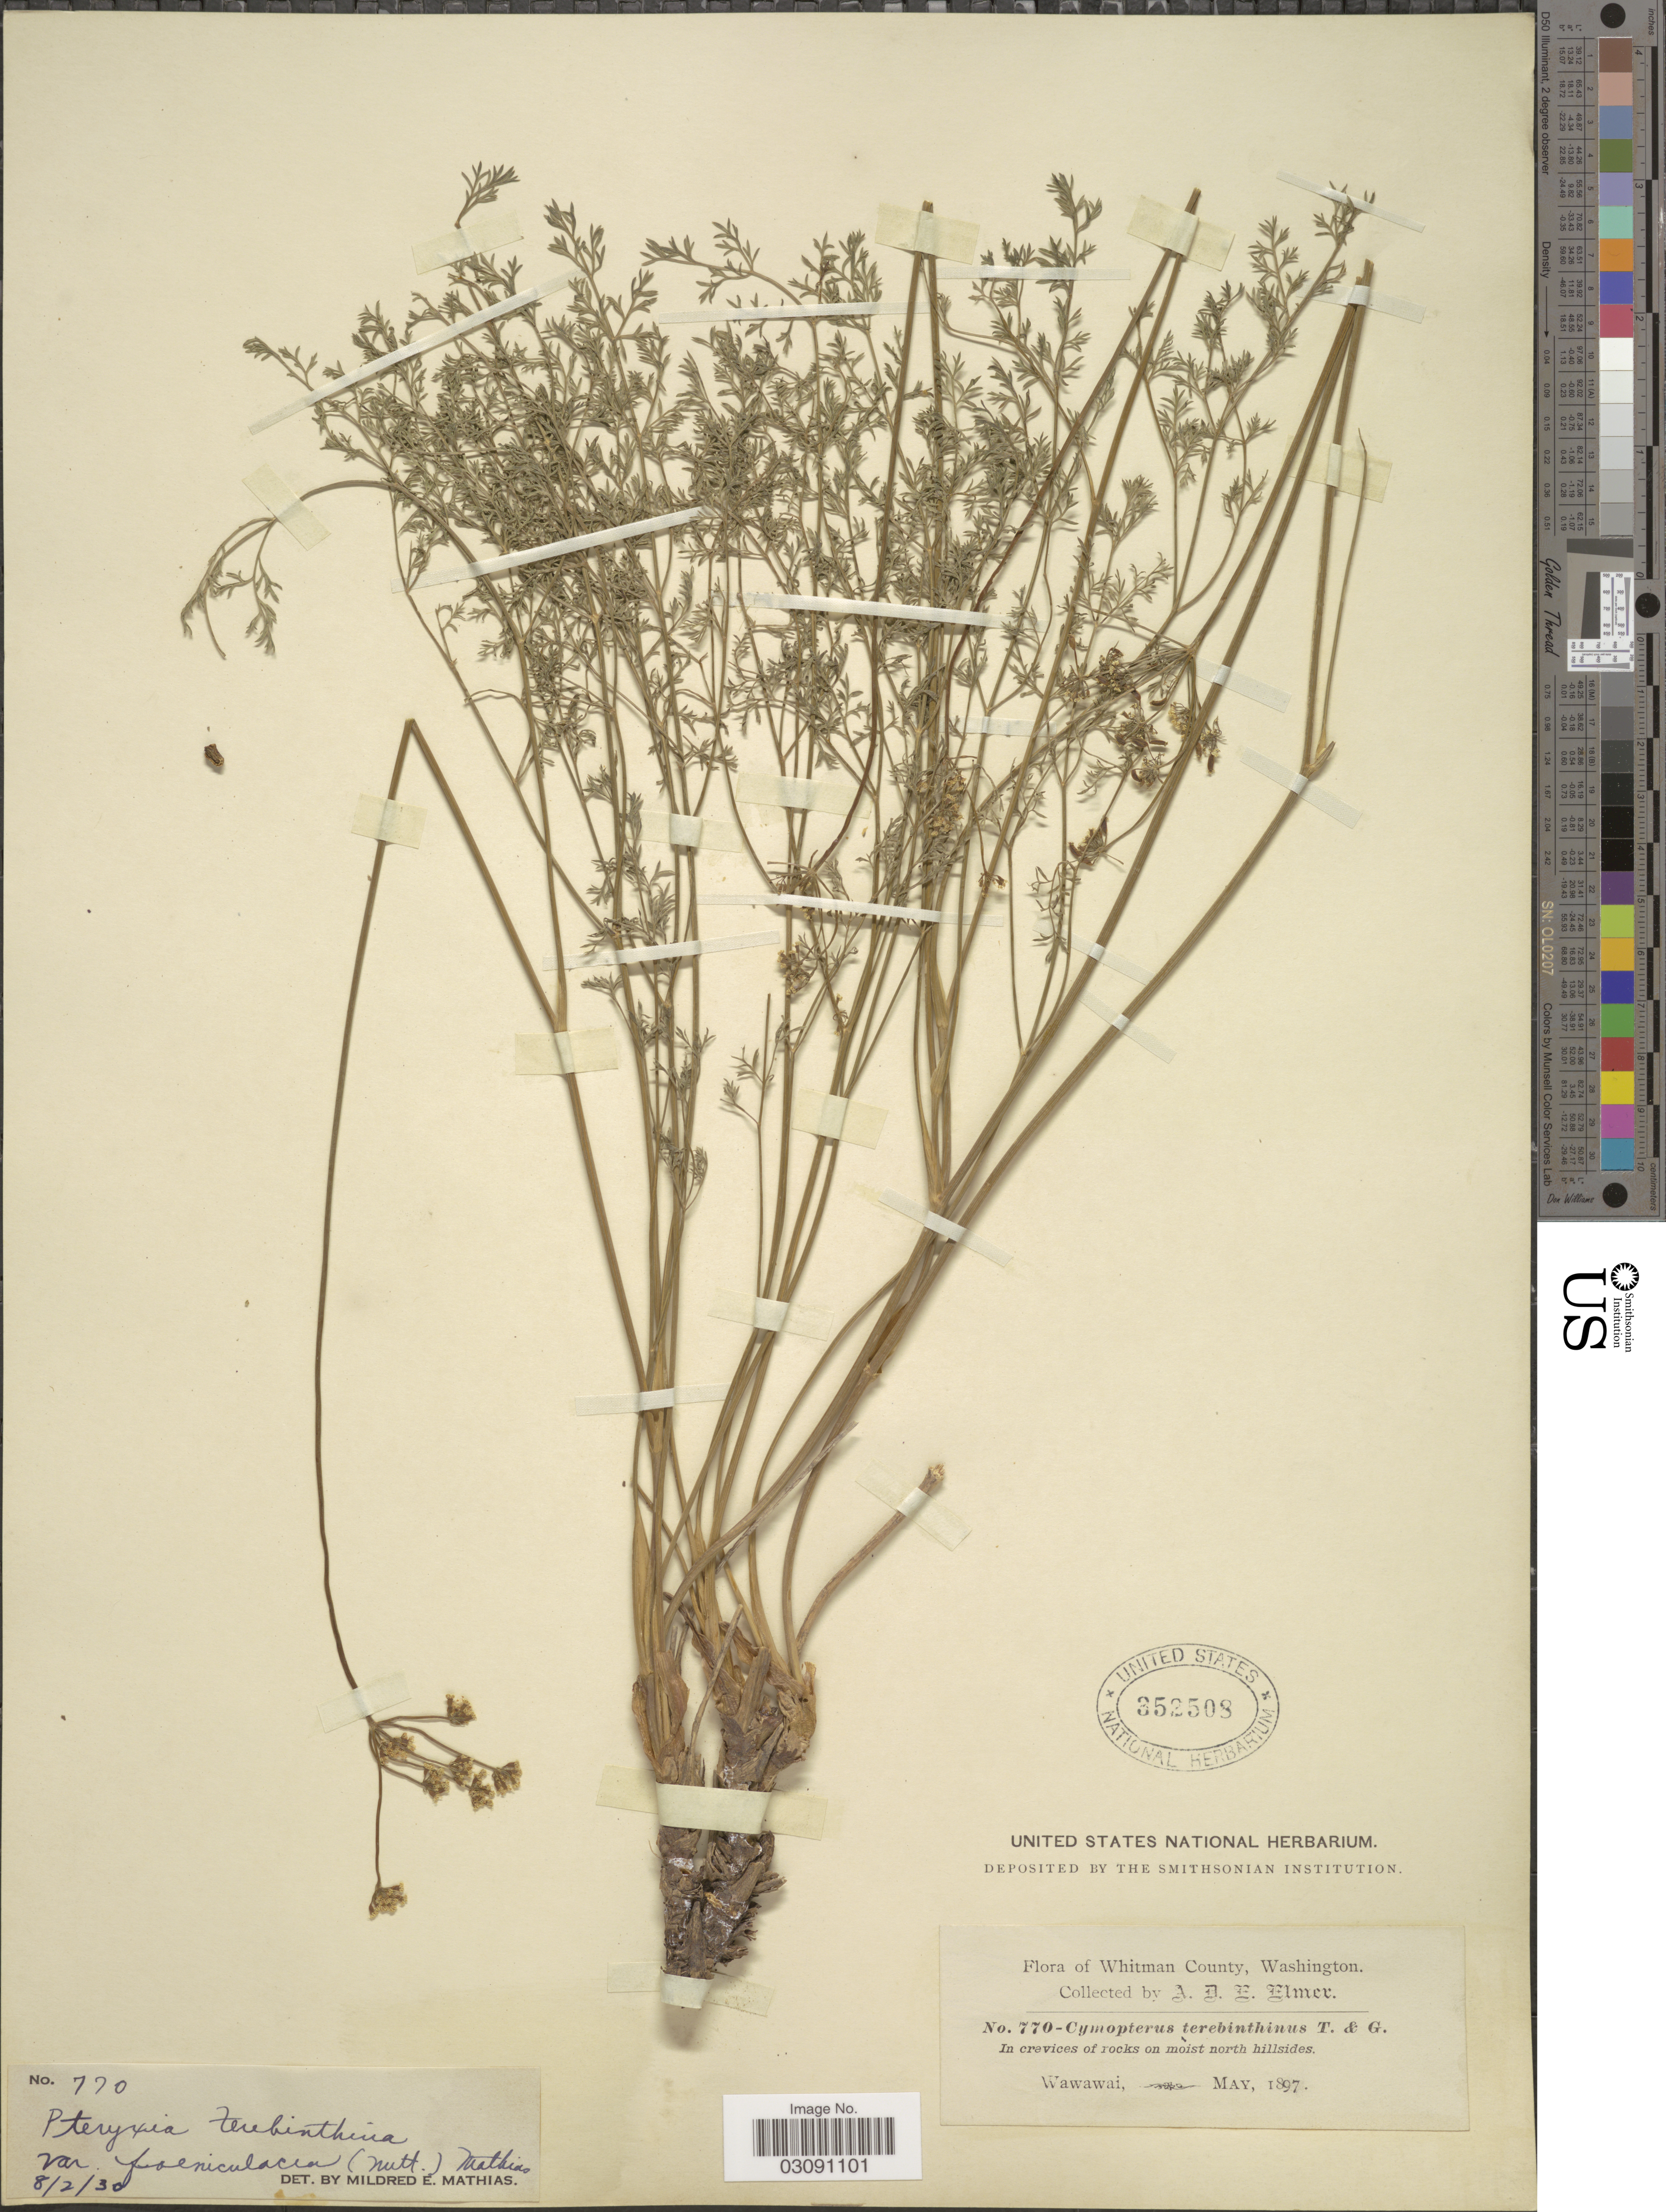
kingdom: Plantae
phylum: Tracheophyta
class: Magnoliopsida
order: Apiales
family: Apiaceae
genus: Pteryxia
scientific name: Pteryxia terebinthina var. foeniculacea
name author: (Torr. & A. Gray) Mathias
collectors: A. D. E. Elmer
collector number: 770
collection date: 1897-05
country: United States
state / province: Washington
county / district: Whitman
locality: Whitman County, In crevices of rocks on moist north hillsides. Wawawai.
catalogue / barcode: US 352508